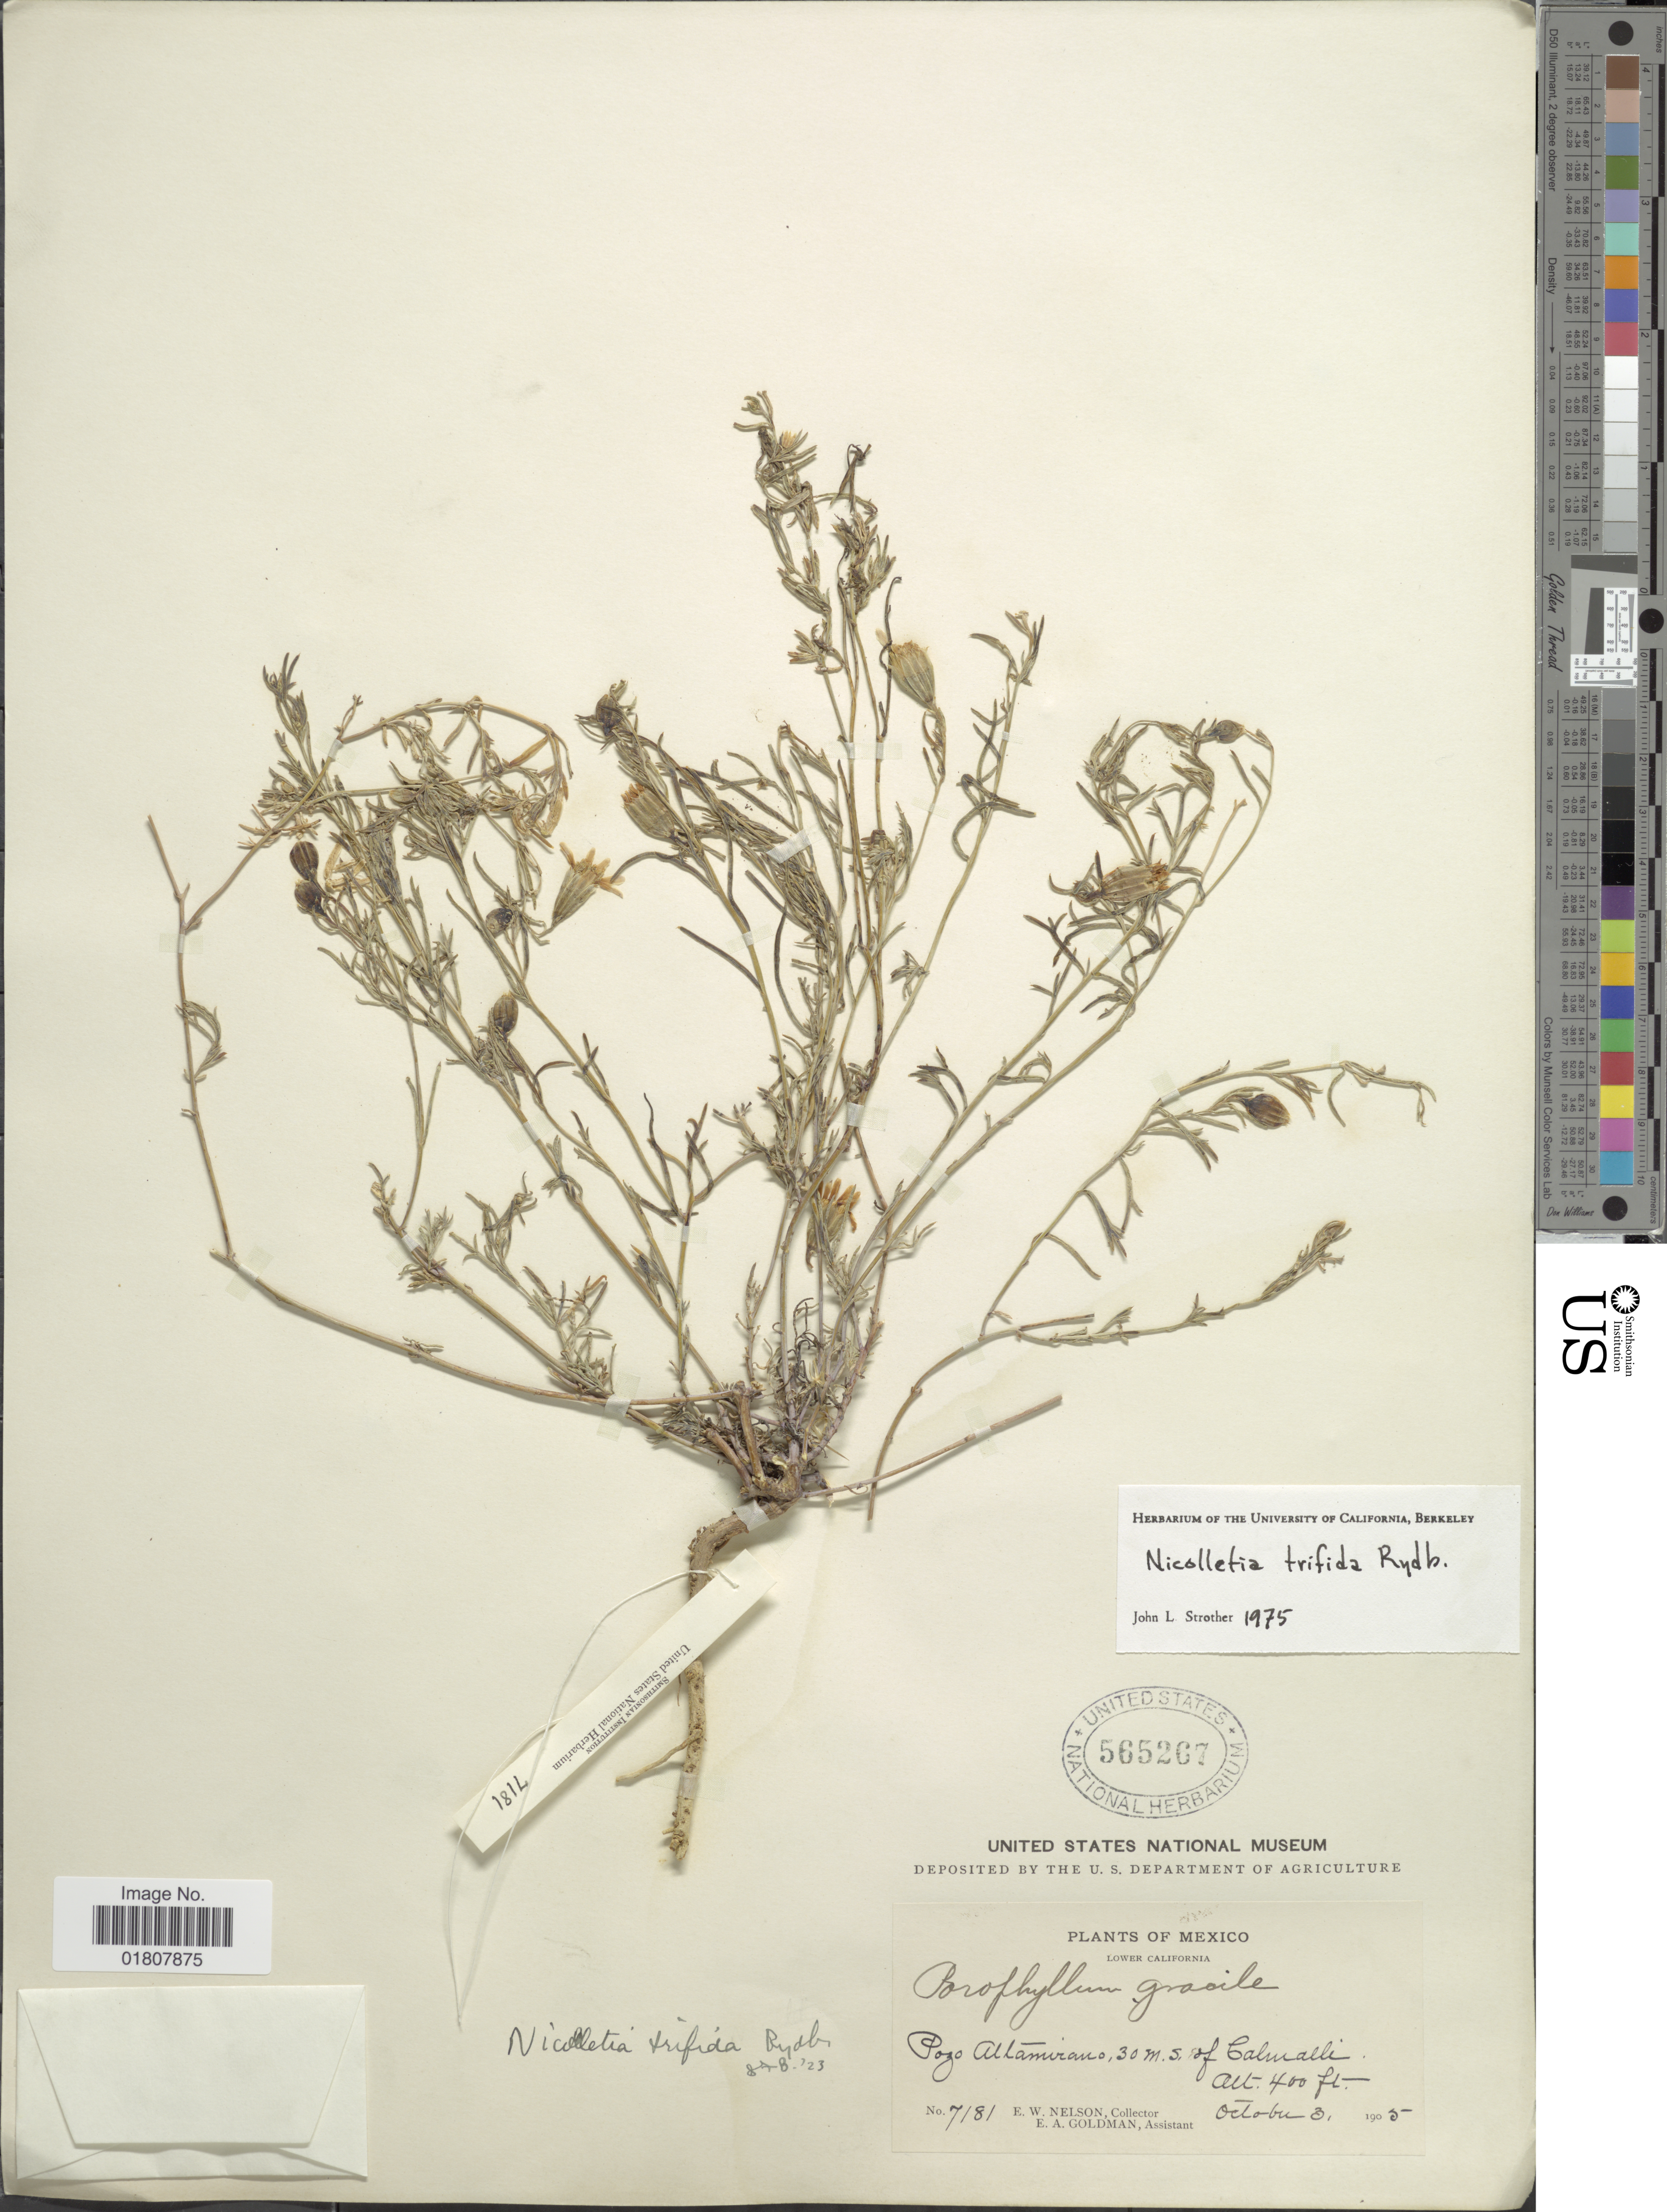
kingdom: Plantae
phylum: Tracheophyta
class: Magnoliopsida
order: Asterales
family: Asteraceae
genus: Nicolletia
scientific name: Nicolletia trifida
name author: Rydb.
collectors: E. W. Nelson & E. A. Goldman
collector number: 7181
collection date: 1905-10-03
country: Mexico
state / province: Baja California Sur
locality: Lower California, Pozo Altamirano, 30 m. s. of Calmalli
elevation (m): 122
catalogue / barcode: US 565267